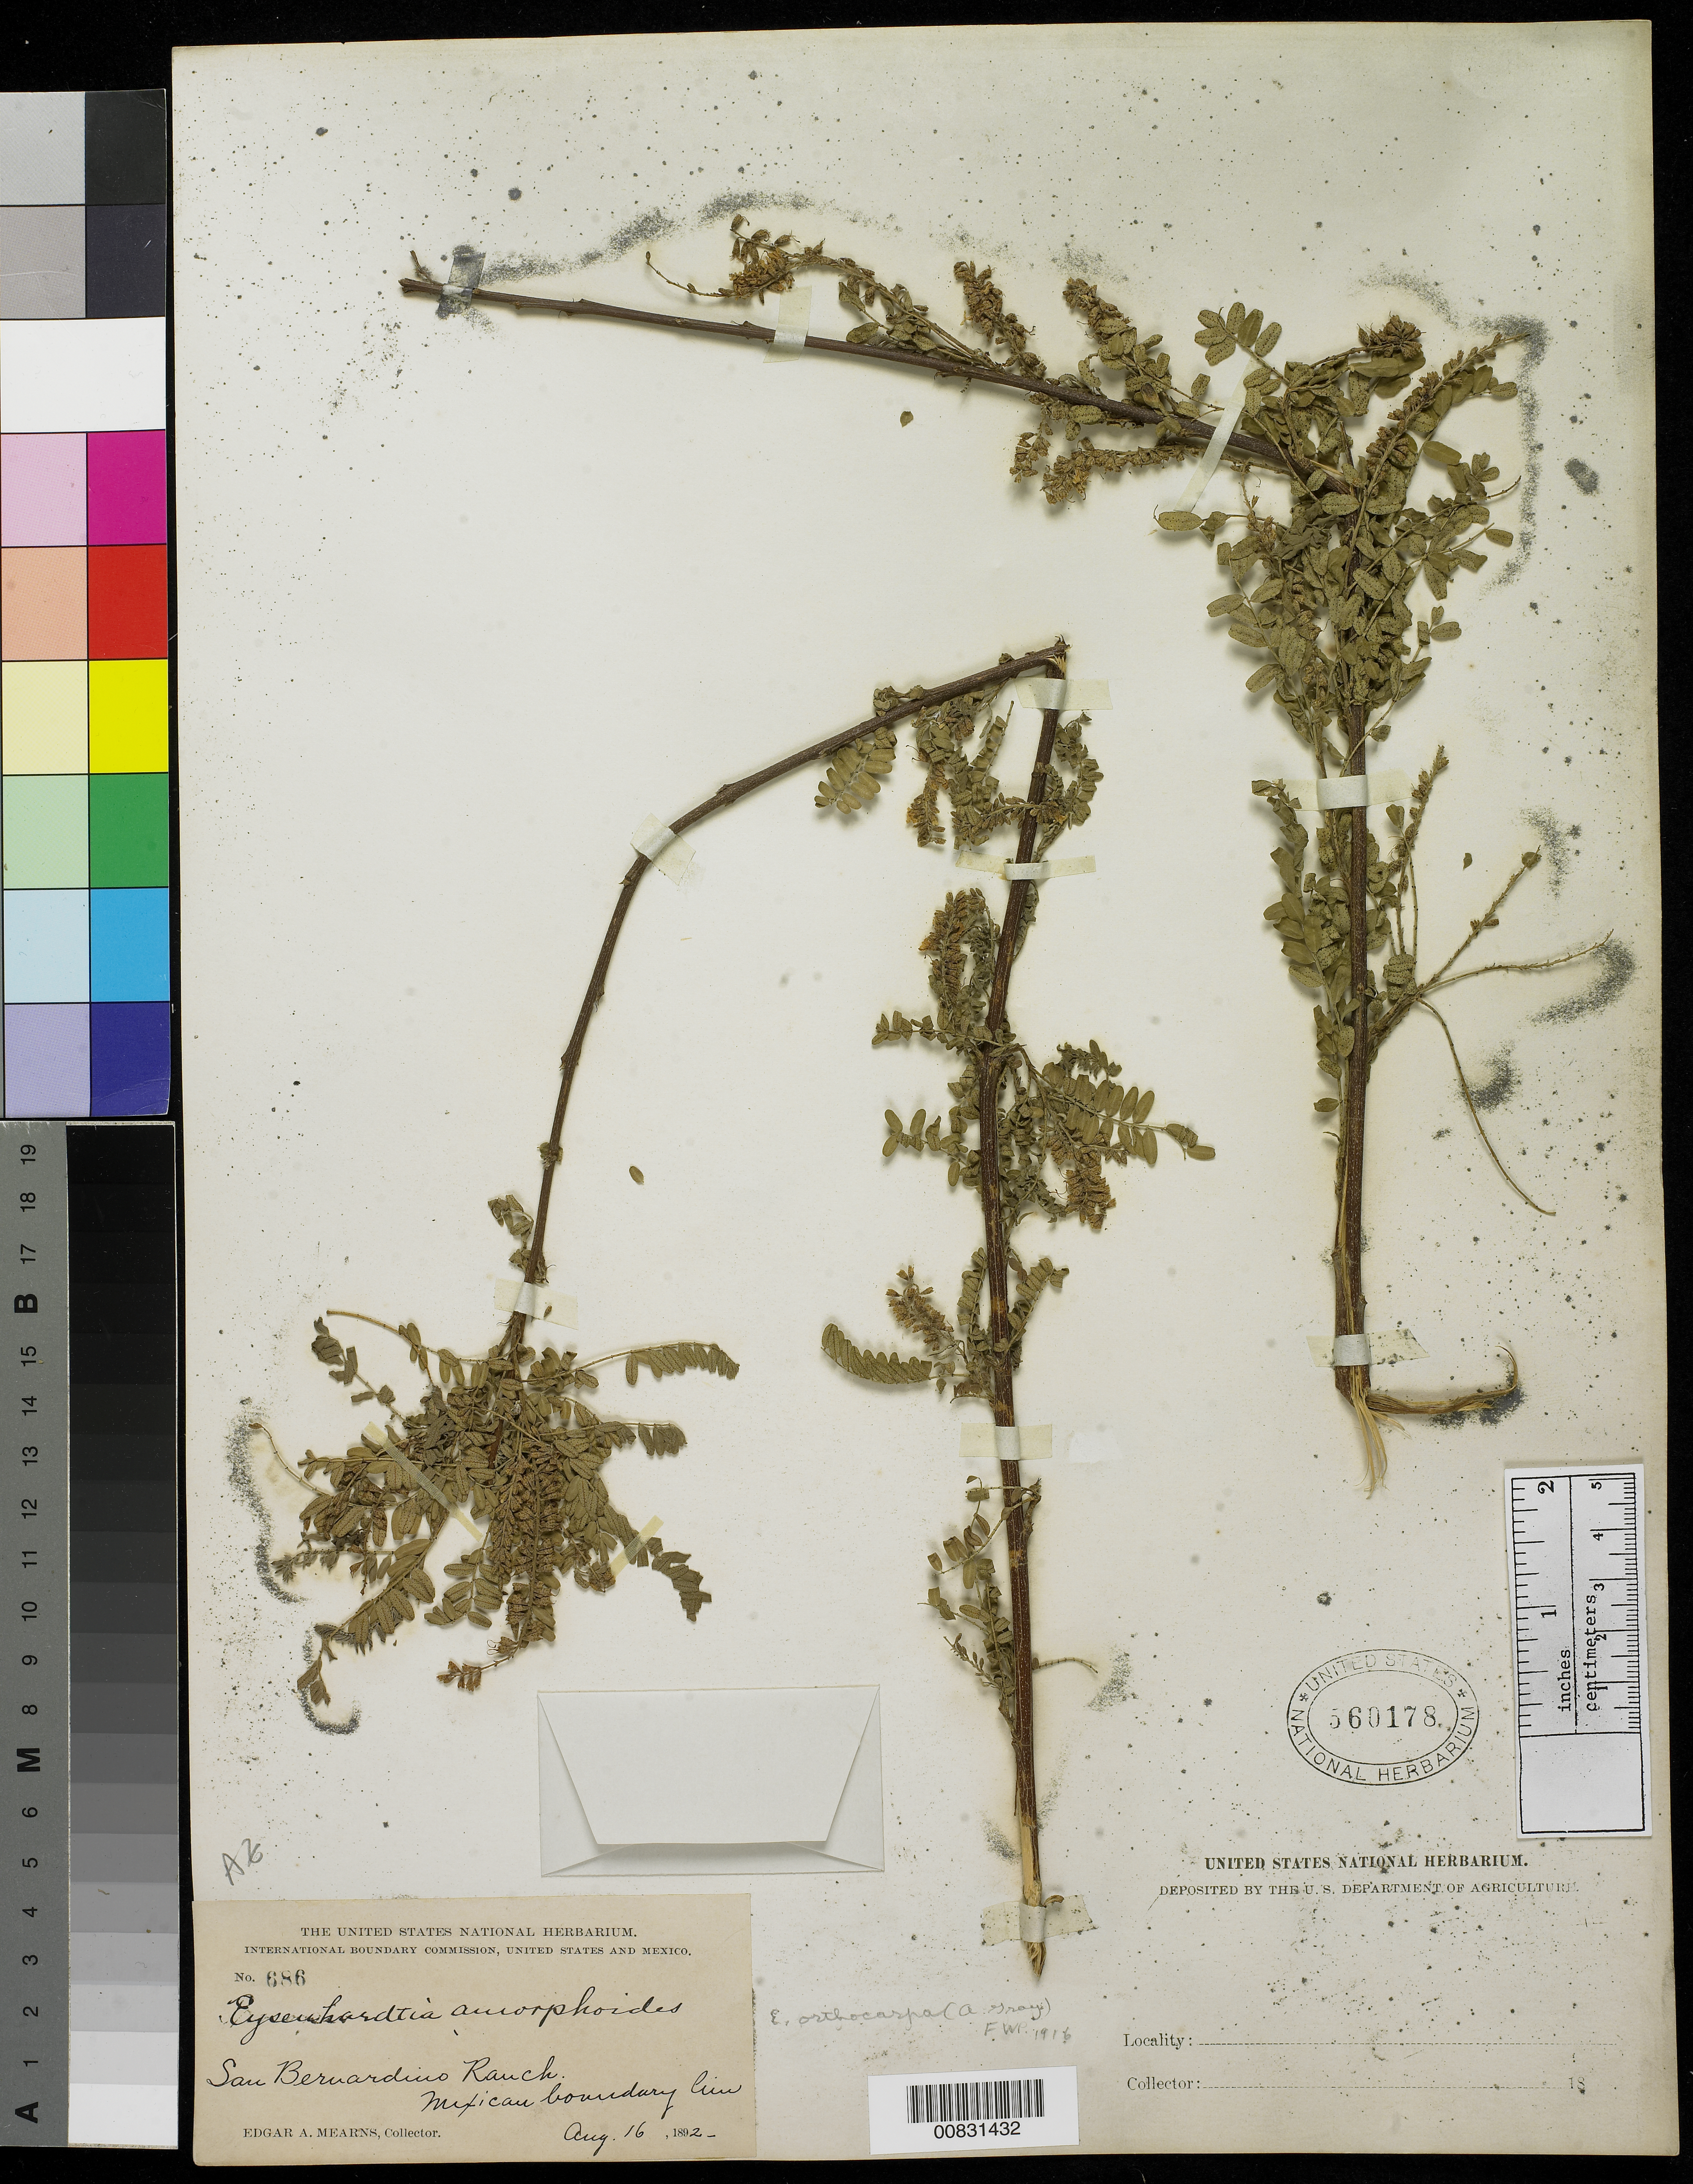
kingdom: Plantae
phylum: Tracheophyta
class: Magnoliopsida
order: Fabales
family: Fabaceae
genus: Eysenhardtia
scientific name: Eysenhardtia orthocarpa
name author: (A. Gray) S. Watson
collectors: E. A. Mearns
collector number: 686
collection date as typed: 16 Aug 1892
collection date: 1892-08-16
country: United States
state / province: Arizona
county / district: Cochise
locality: San Bernardino Ranch, Mexican Boundary Line.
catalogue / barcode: US 560178